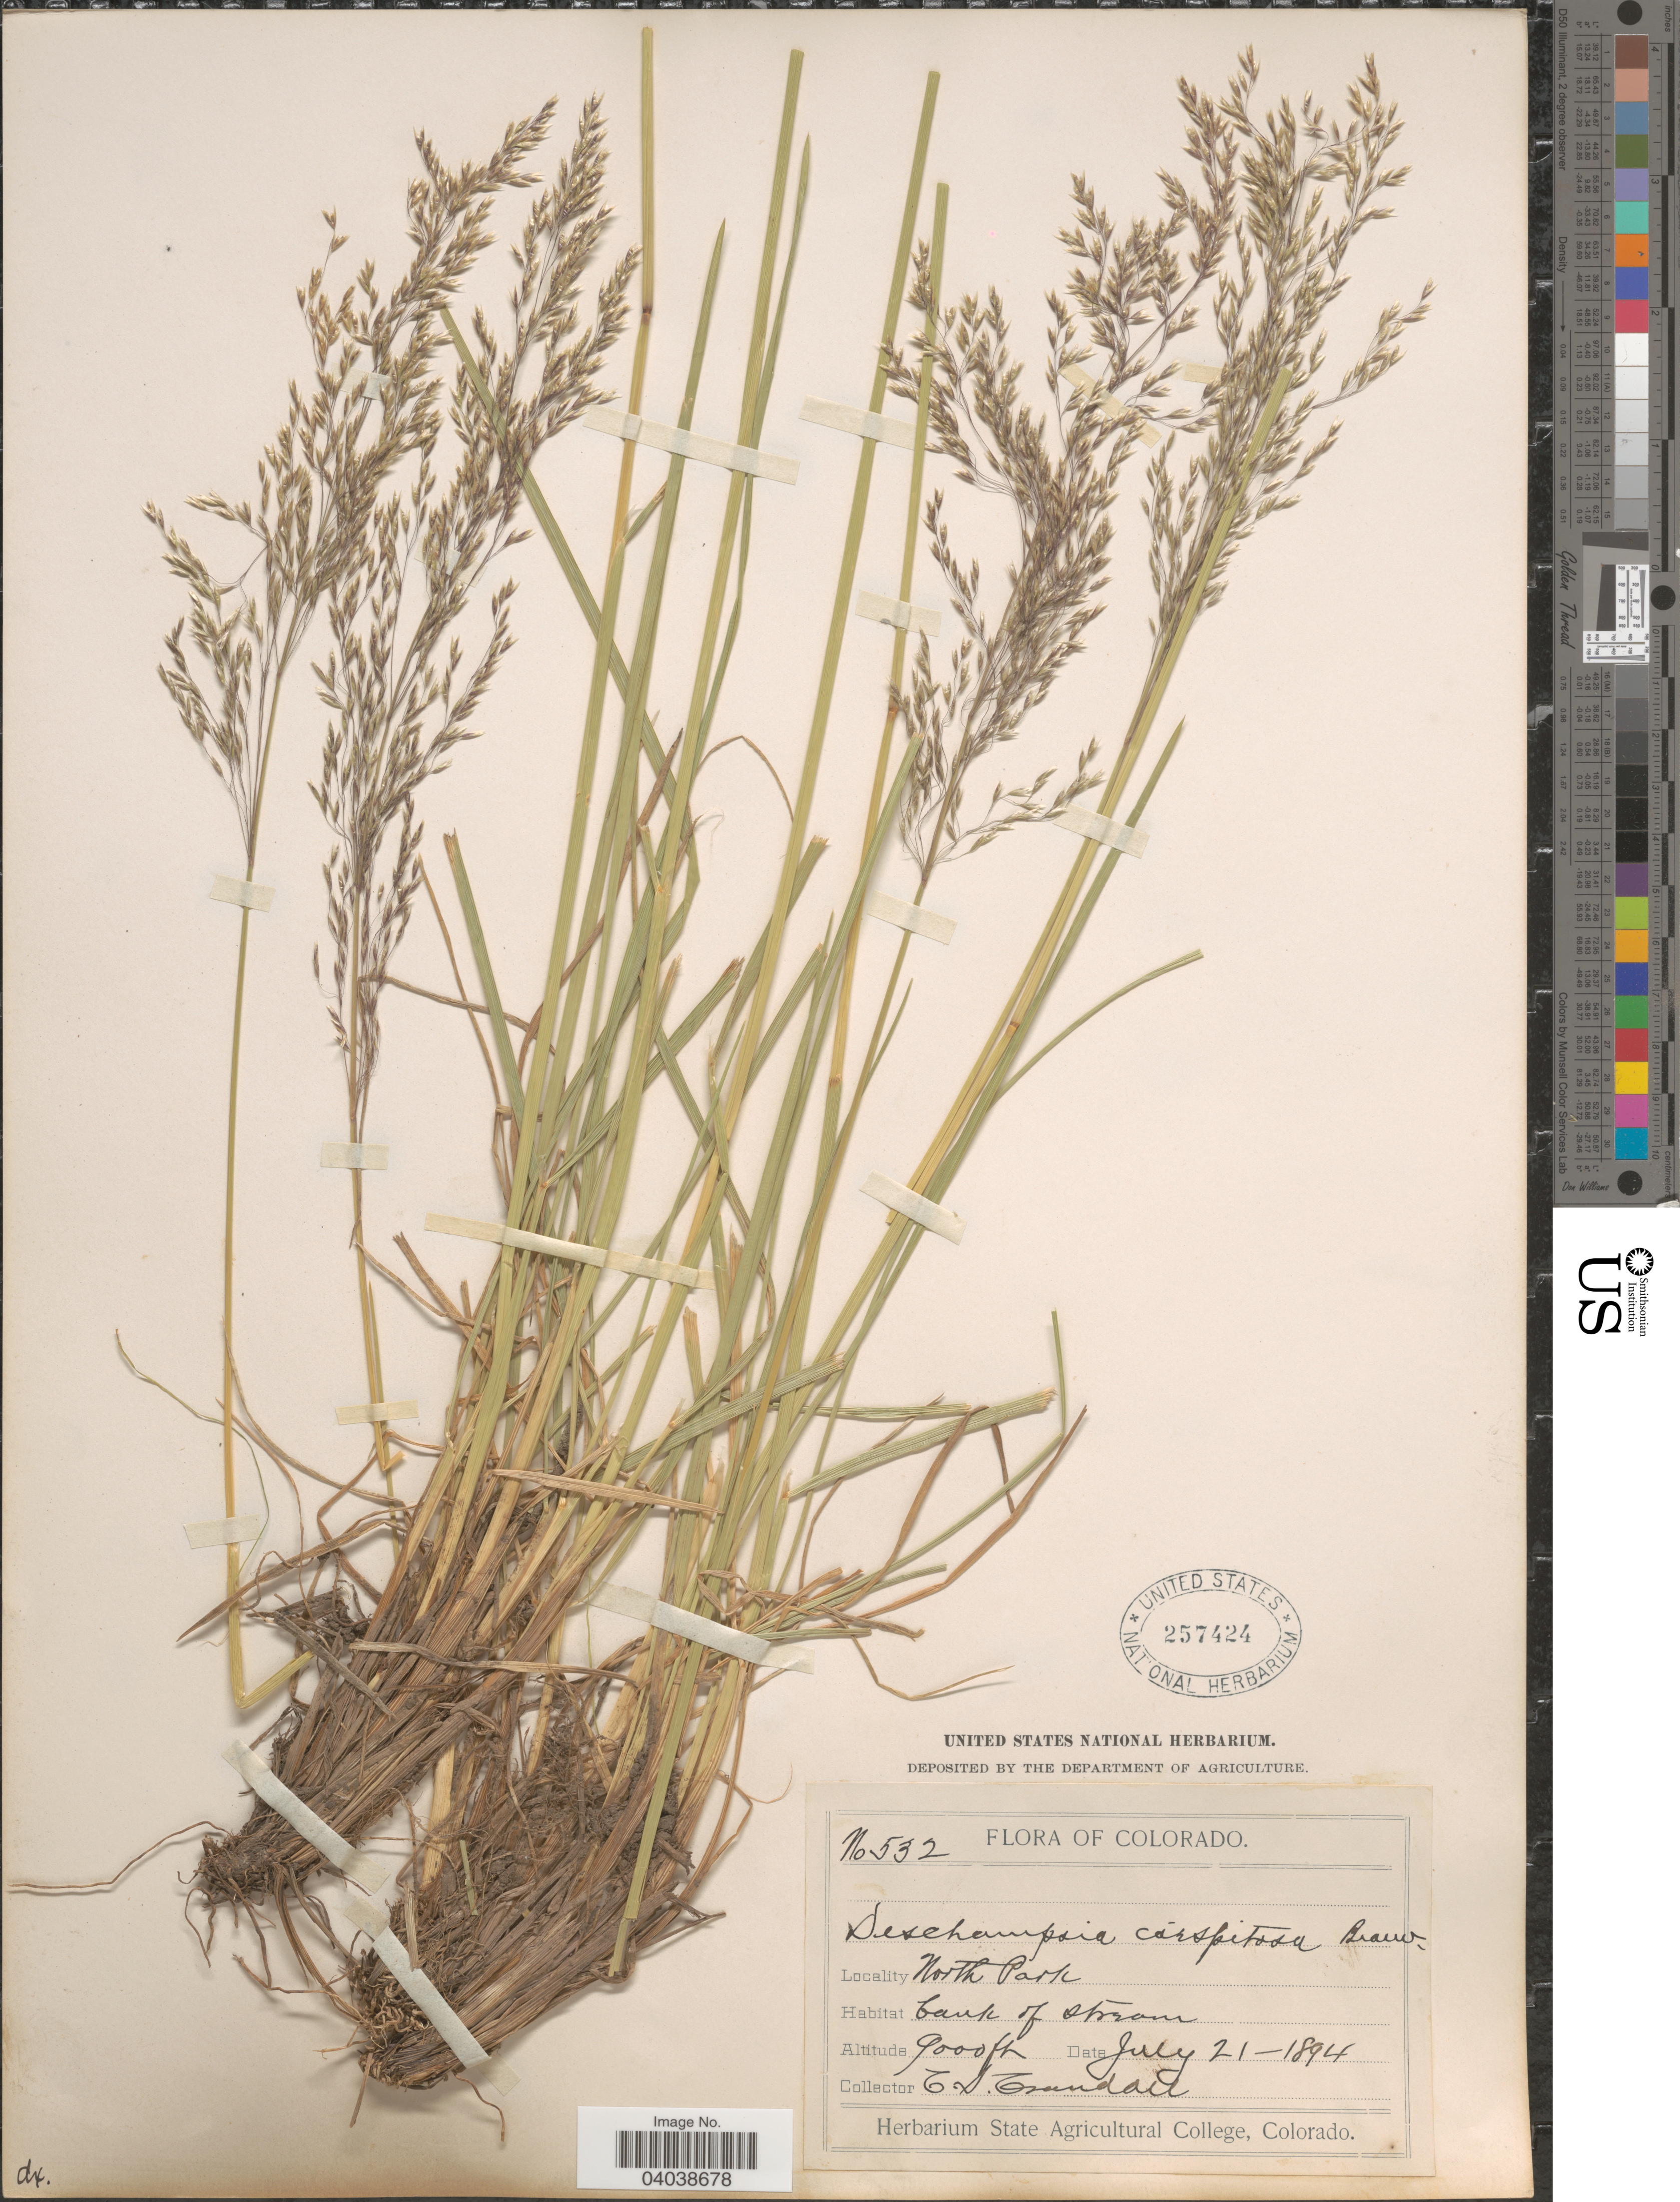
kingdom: Plantae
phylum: Tracheophyta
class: Liliopsida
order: Poales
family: Poaceae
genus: Deschampsia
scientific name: Deschampsia cespitosa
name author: (L.) P. Beauv.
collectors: C. Crandall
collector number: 532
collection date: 1894-07-21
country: United States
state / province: Colorado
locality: North Park.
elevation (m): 2743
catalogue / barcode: US 257424